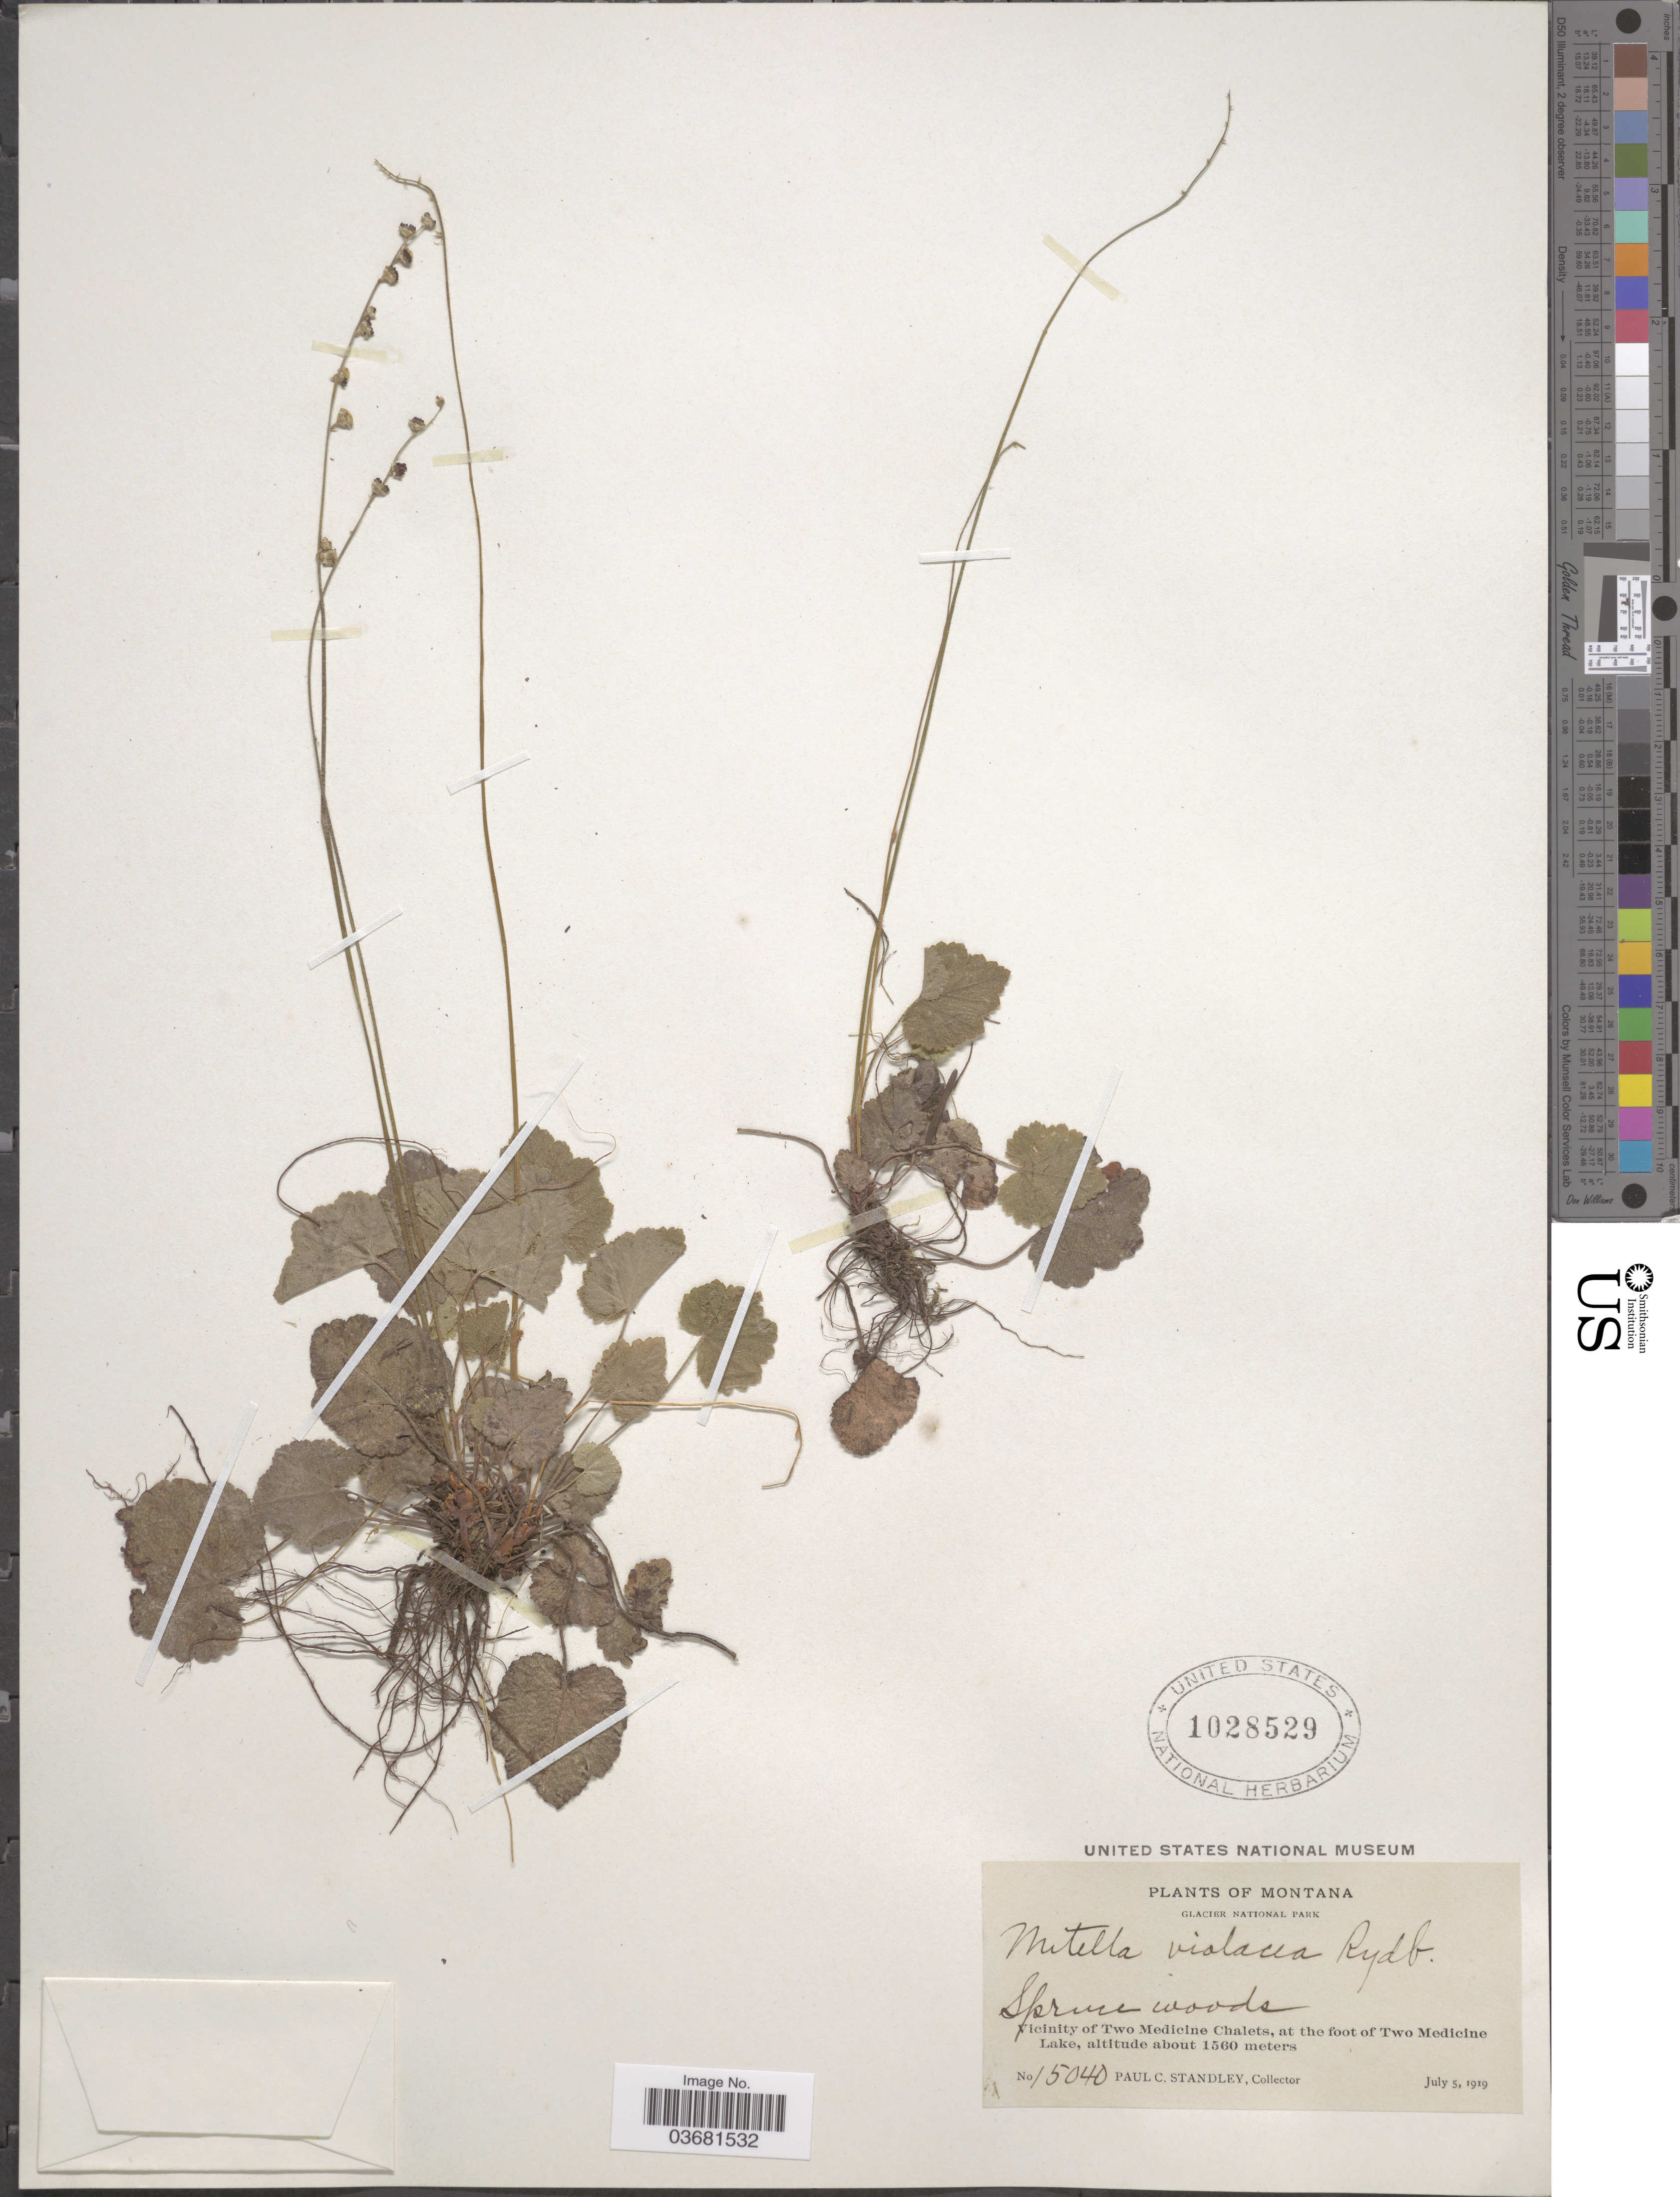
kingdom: Plantae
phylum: Tracheophyta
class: Magnoliopsida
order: Saxifragales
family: Saxifragaceae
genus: Mitella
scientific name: Mitella violacea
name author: Rydb.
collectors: P. C. Standley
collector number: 15040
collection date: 1919-07-05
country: United States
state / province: Montana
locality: Glacier National Park. Spruce woods. Vicinity of Two Medicine Chalets, at the foot of Two Medicine Lake.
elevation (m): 1560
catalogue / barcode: US 1028529